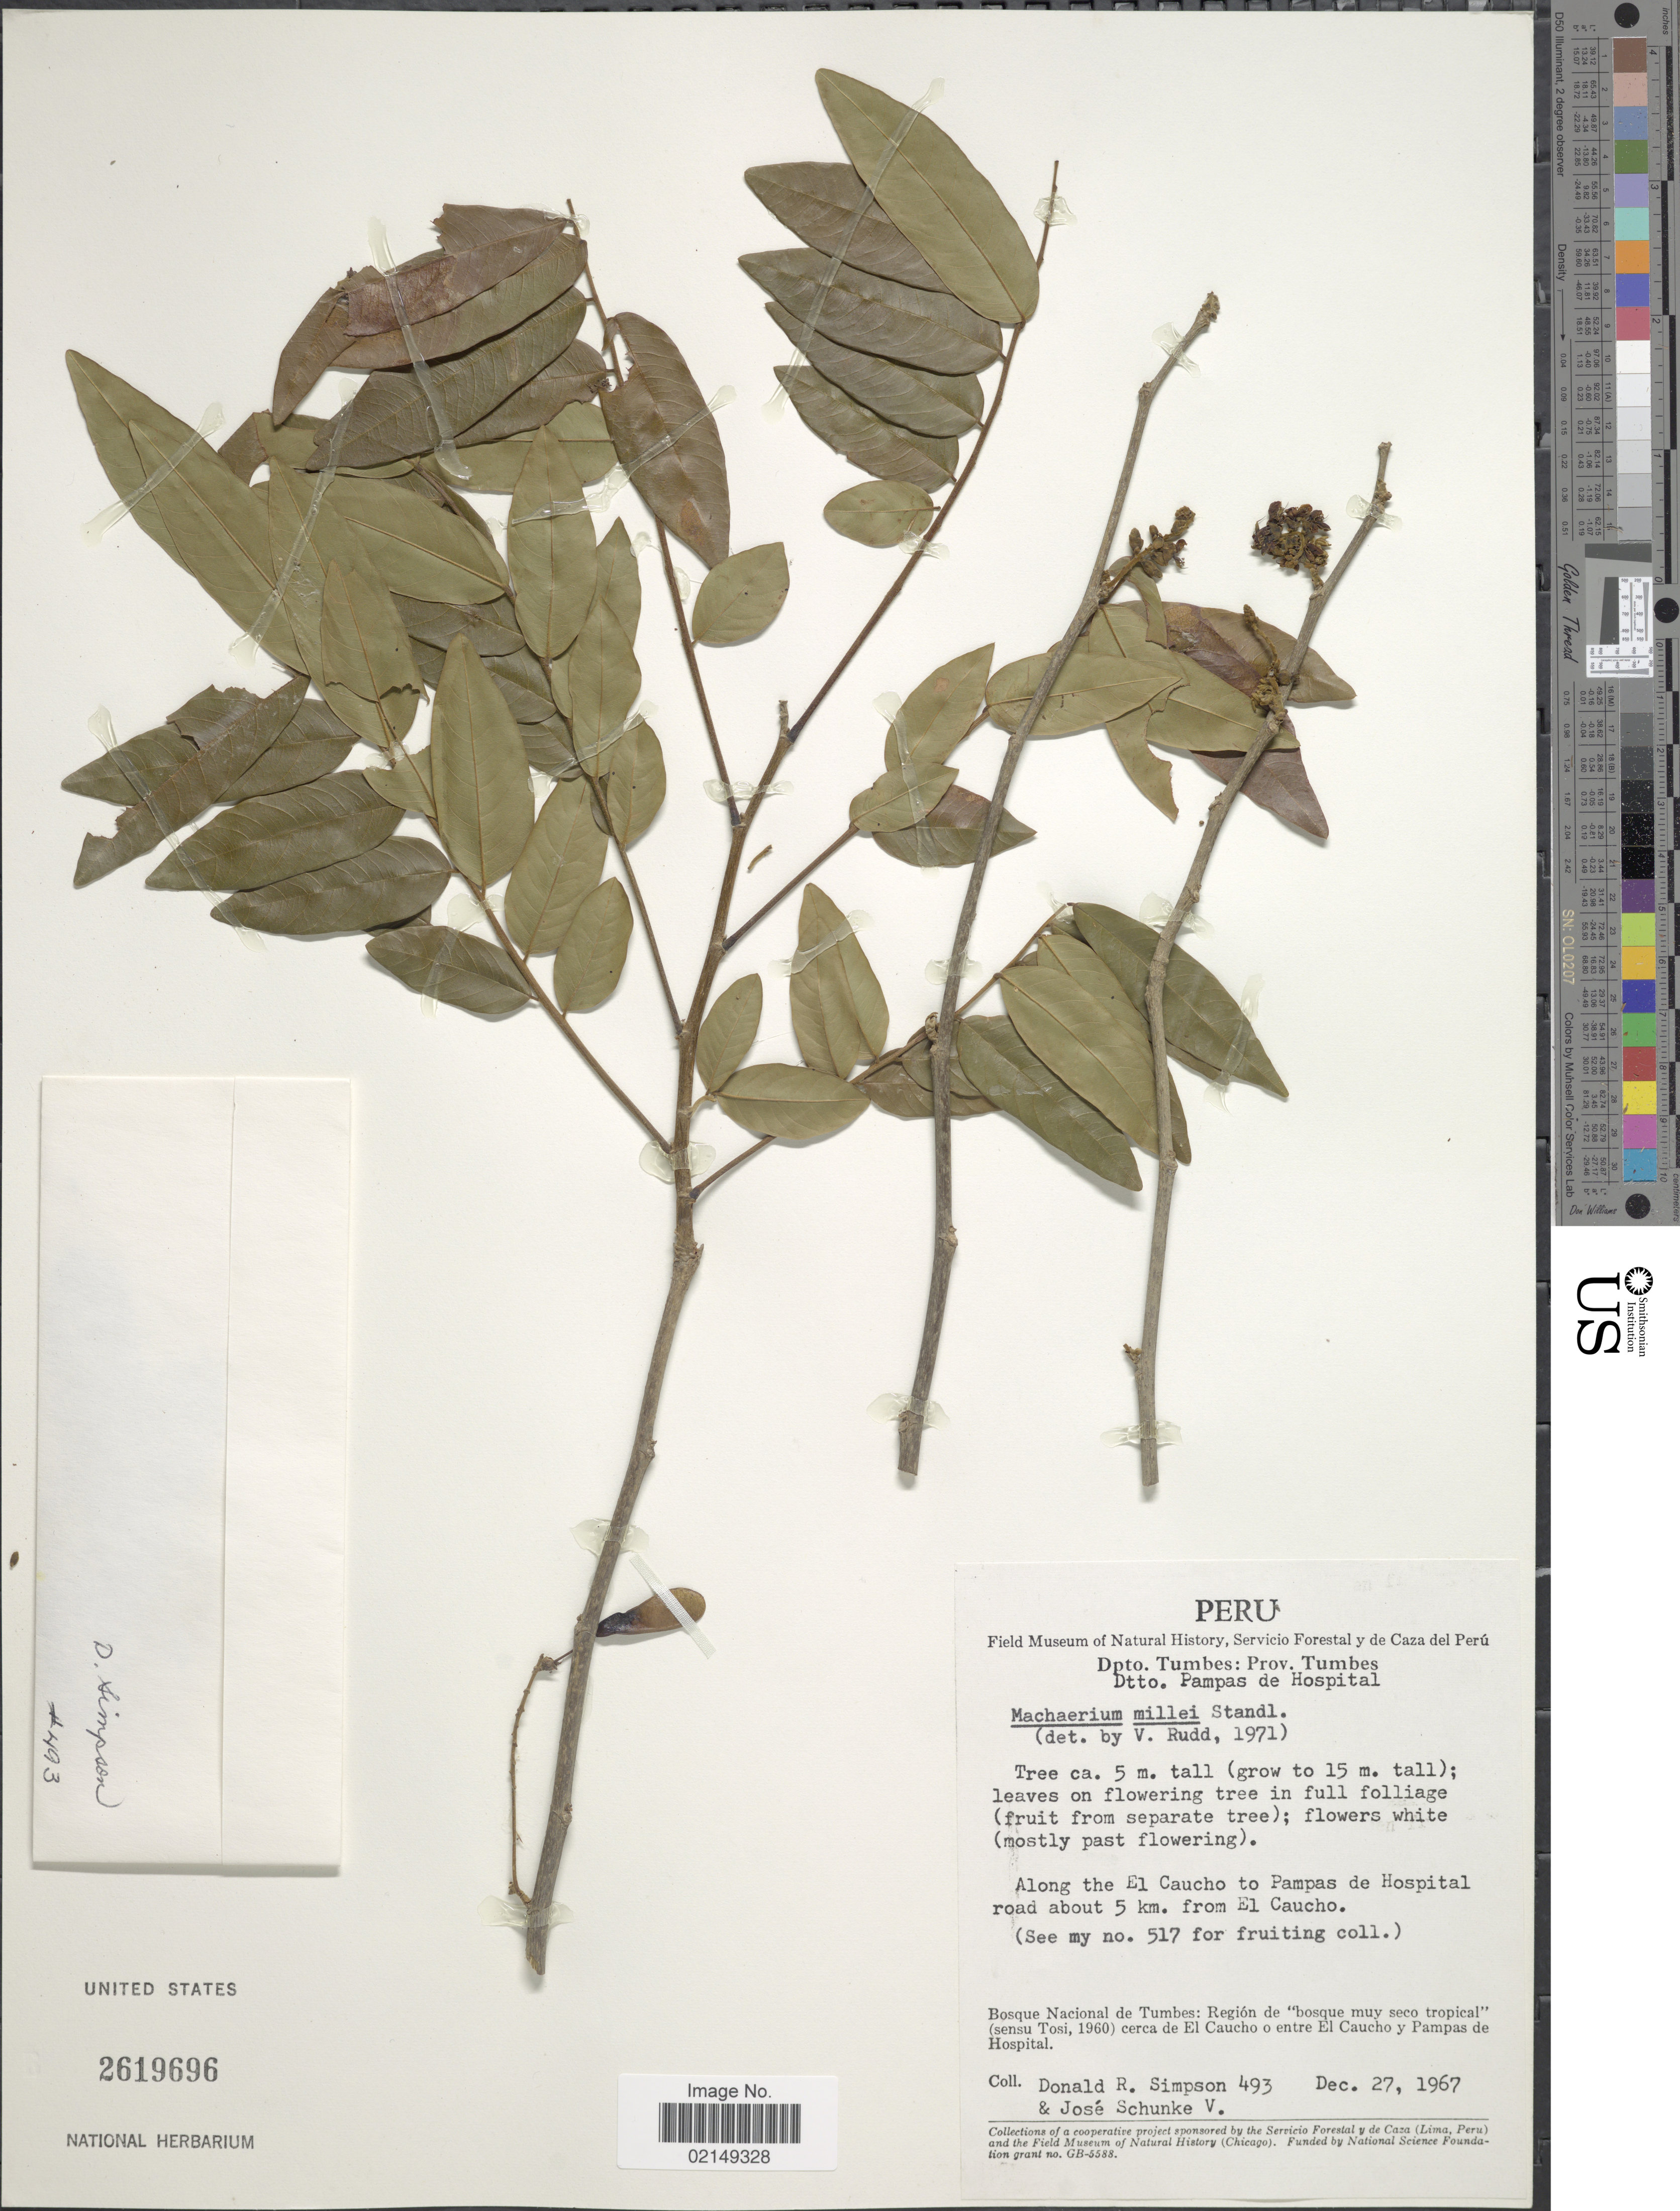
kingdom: Plantae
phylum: Tracheophyta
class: Magnoliopsida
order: Fabales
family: Fabaceae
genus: Machaerium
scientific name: Machaerium millei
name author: Standl.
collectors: D. R. Simpson & J. Schunke Vigo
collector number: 493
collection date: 1967-12-27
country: Peru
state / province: Tumbes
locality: Dpto. Tumbes. Dtto. Pampas de Hospital. Along the El Caucho to Pampas de Hospital road about 5 km. from El Caucho. Bosque Nacional de Tumbes: Region de "Bosque muy seco tropical"(sensu Tosi, 1960) cerca de El Caucho o entre El Caucho y Pampas de Hospital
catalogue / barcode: US 2619696